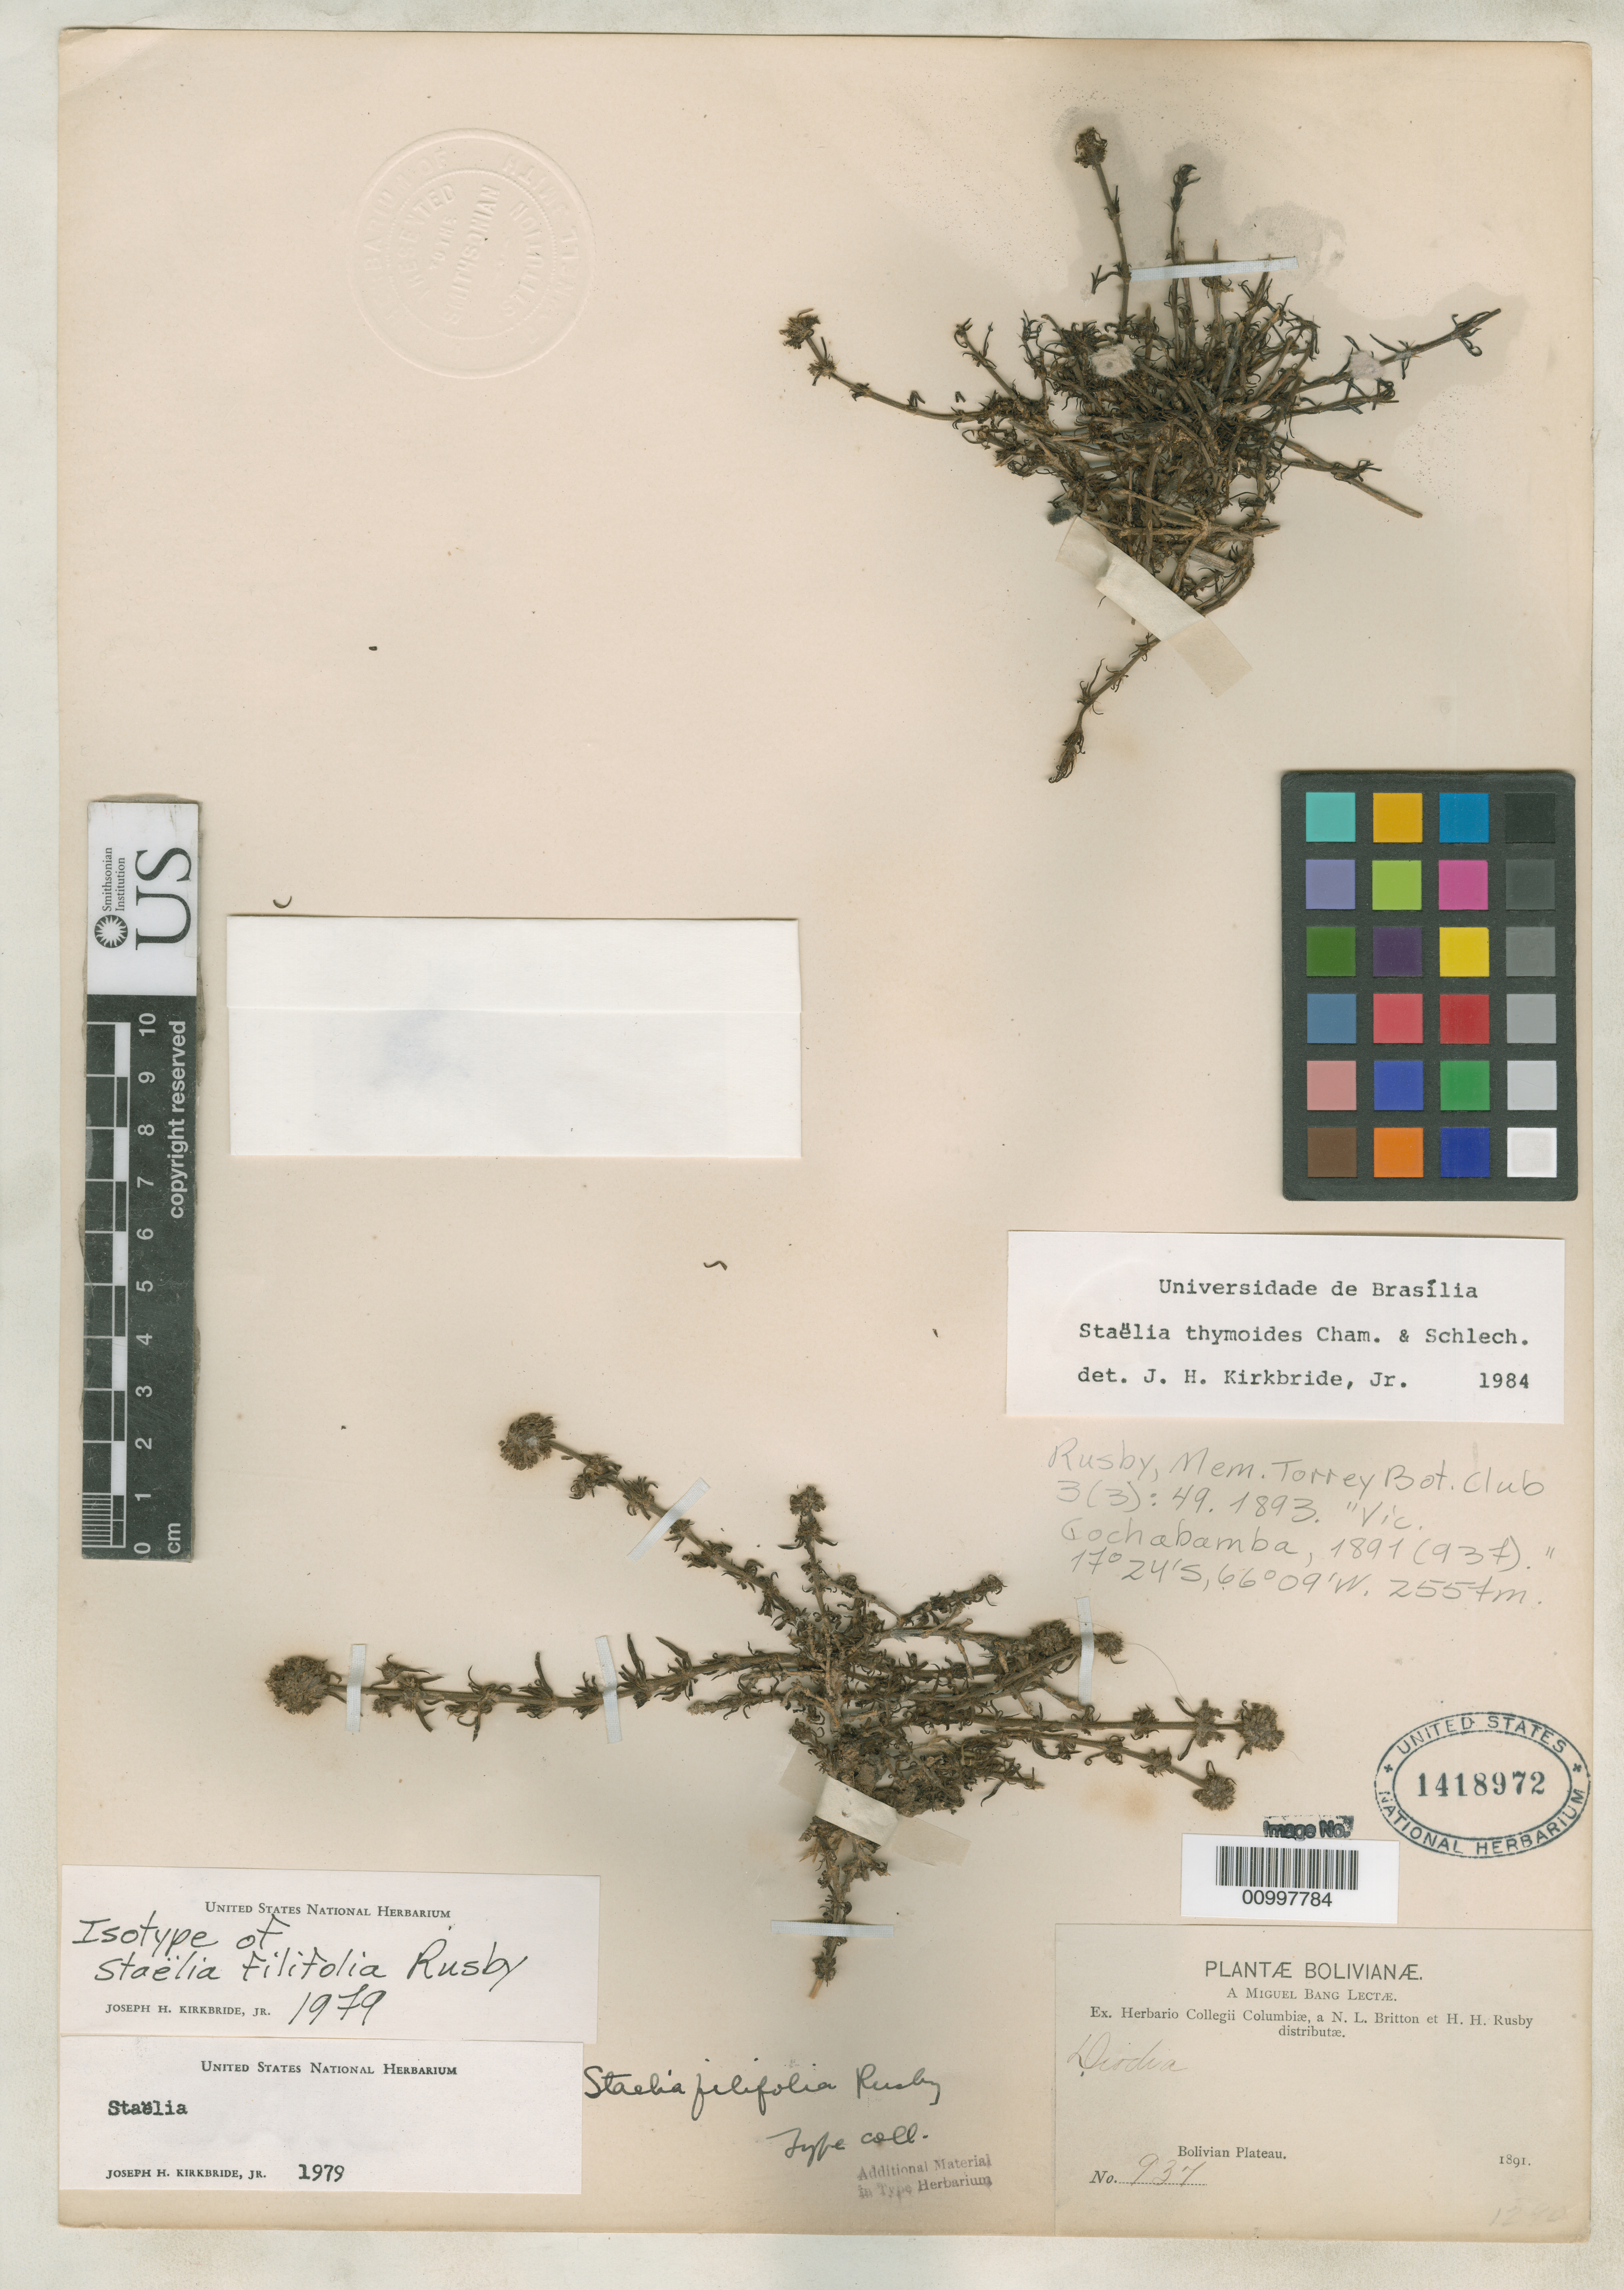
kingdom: Plantae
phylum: Tracheophyta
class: Magnoliopsida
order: Gentianales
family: Rubiaceae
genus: Staelia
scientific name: Staelia filifolia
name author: Rusby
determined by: Kirkbride, J. H.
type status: Isotype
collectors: M. Bang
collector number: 937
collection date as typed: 1891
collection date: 1891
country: Bolivia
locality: Bolivian Plateau.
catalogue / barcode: US 1418972